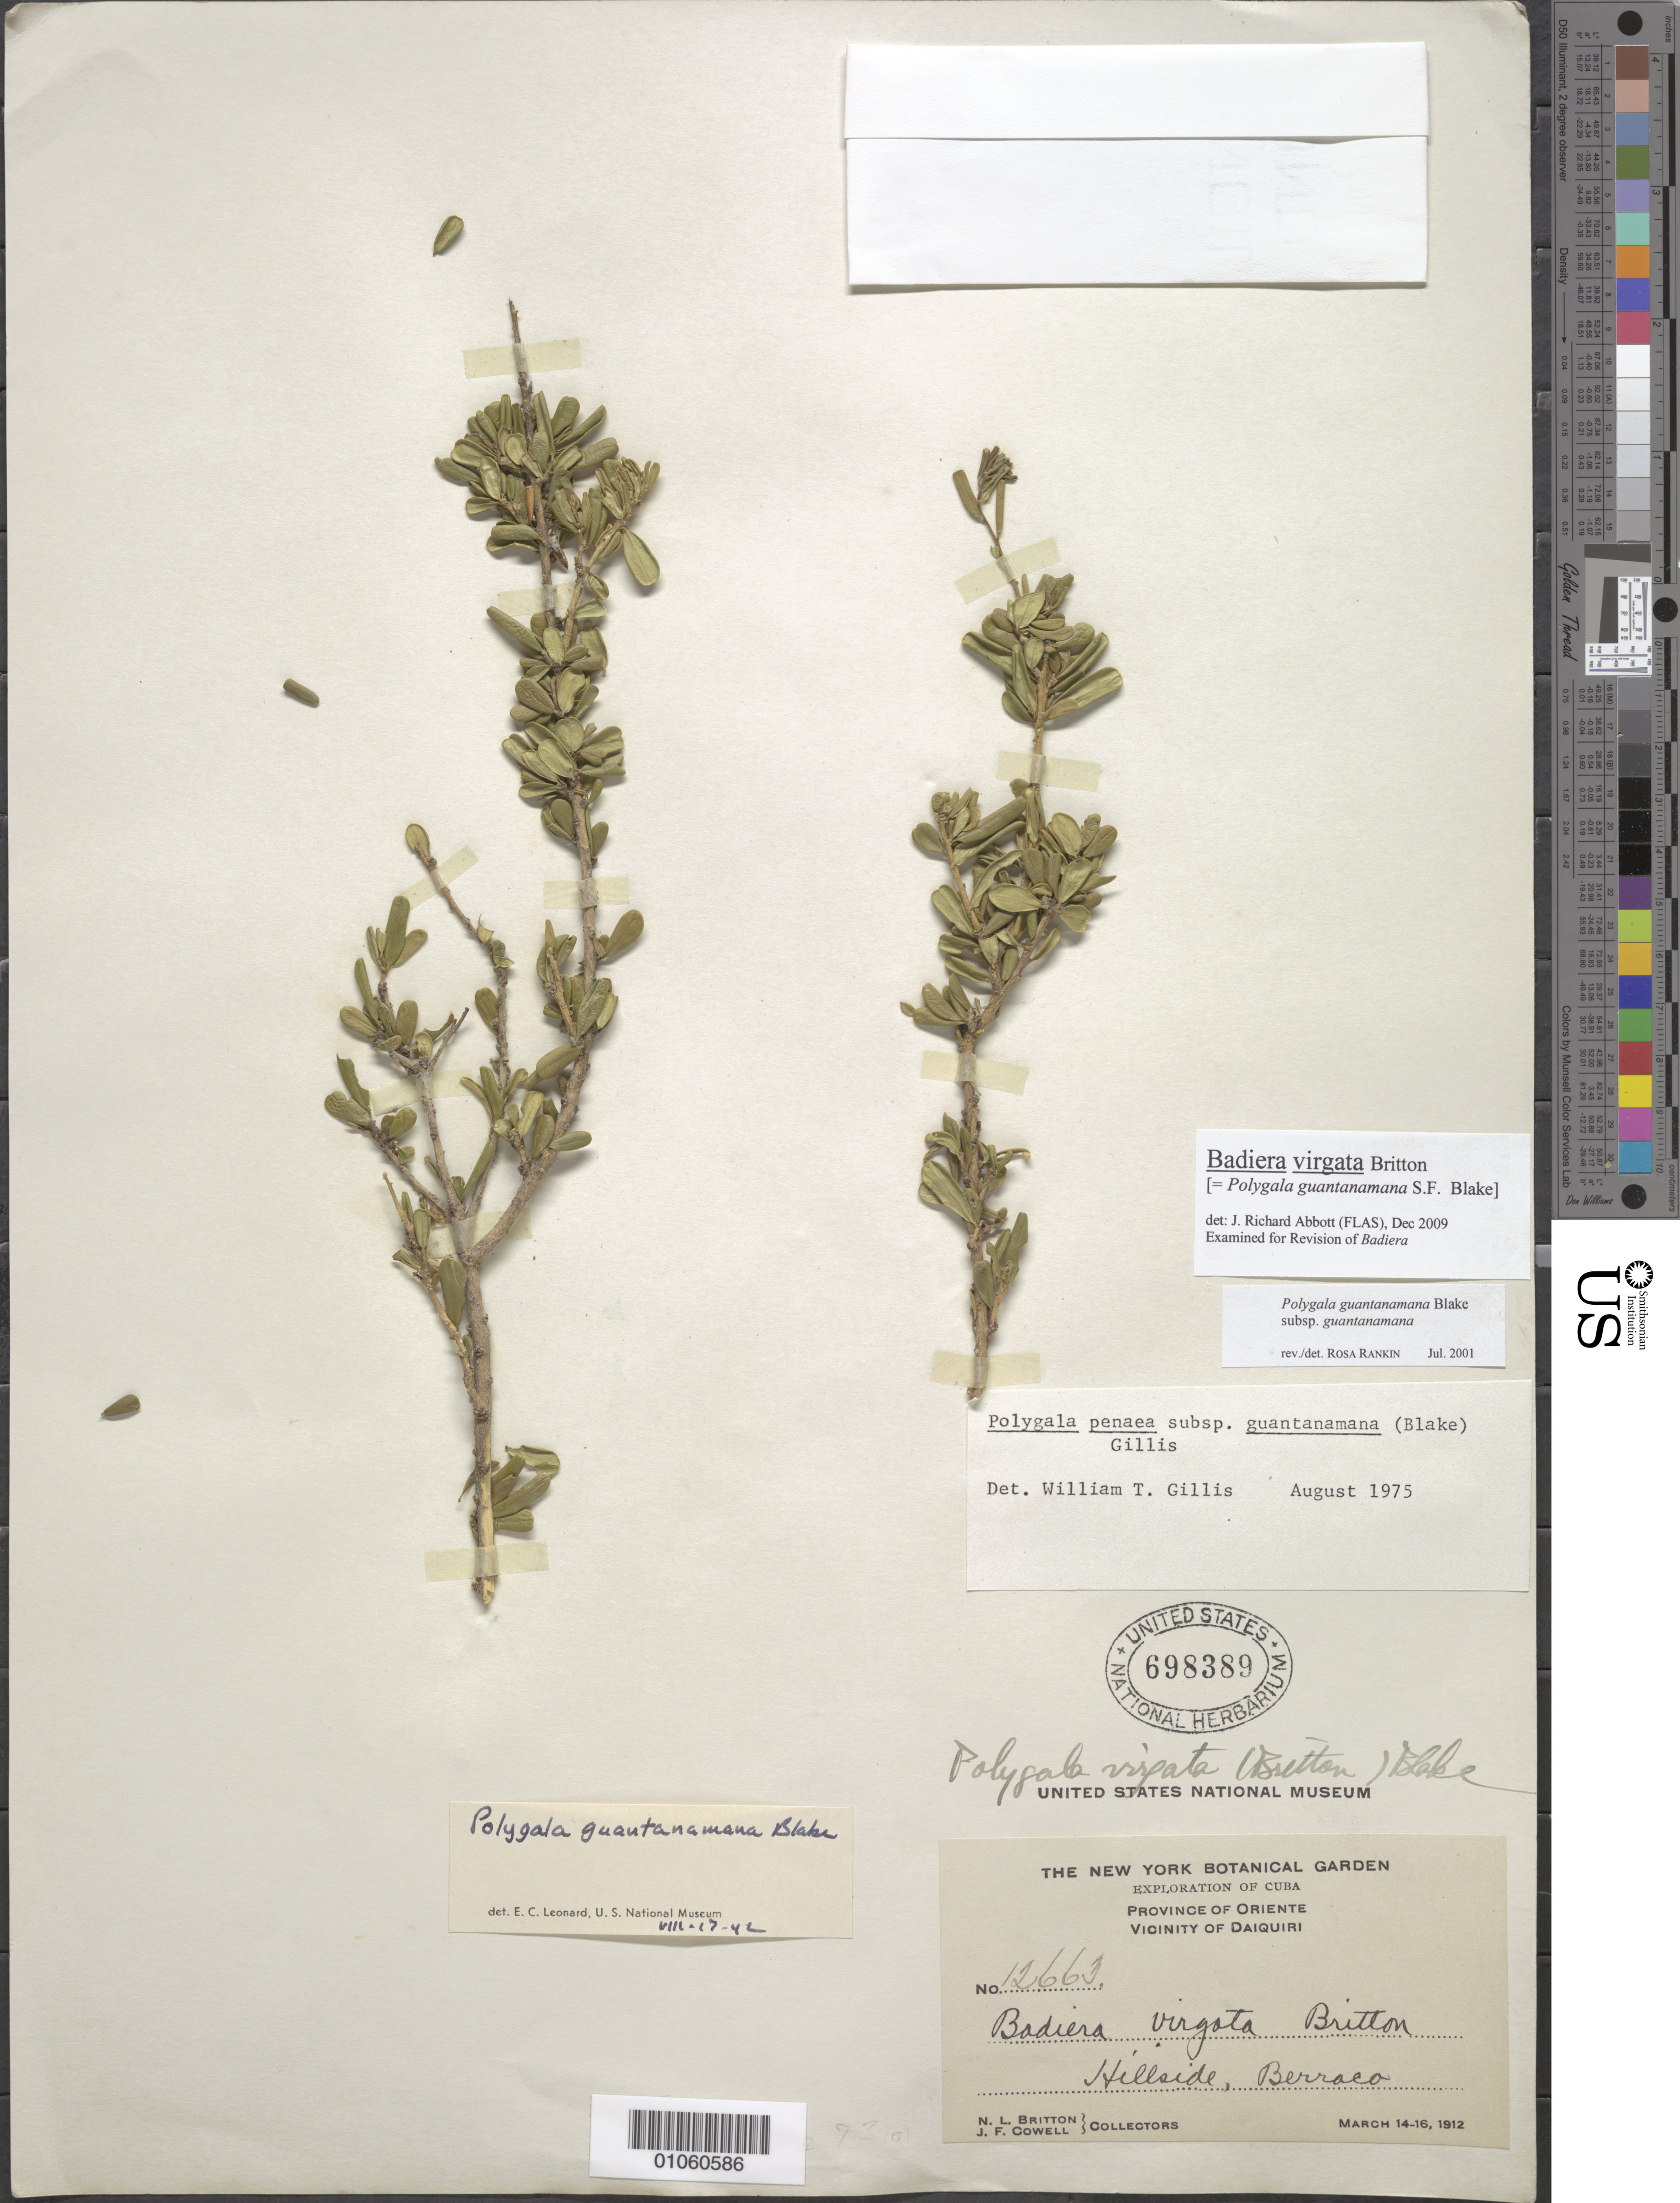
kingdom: Plantae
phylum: Tracheophyta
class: Magnoliopsida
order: Fabales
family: Polygalaceae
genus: Badiera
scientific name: Badiera virgata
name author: Britton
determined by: Abbott, J. R., (FLAS)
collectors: N. Britton & J. F. Cowell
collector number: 12663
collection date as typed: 14 Mar 1912 to 16 Mar 1912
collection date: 1912-03-14/1912-03-16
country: Cuba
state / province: Oriente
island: Cuba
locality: Daiquiri vicinity; Berraco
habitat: Hillside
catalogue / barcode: US 698389